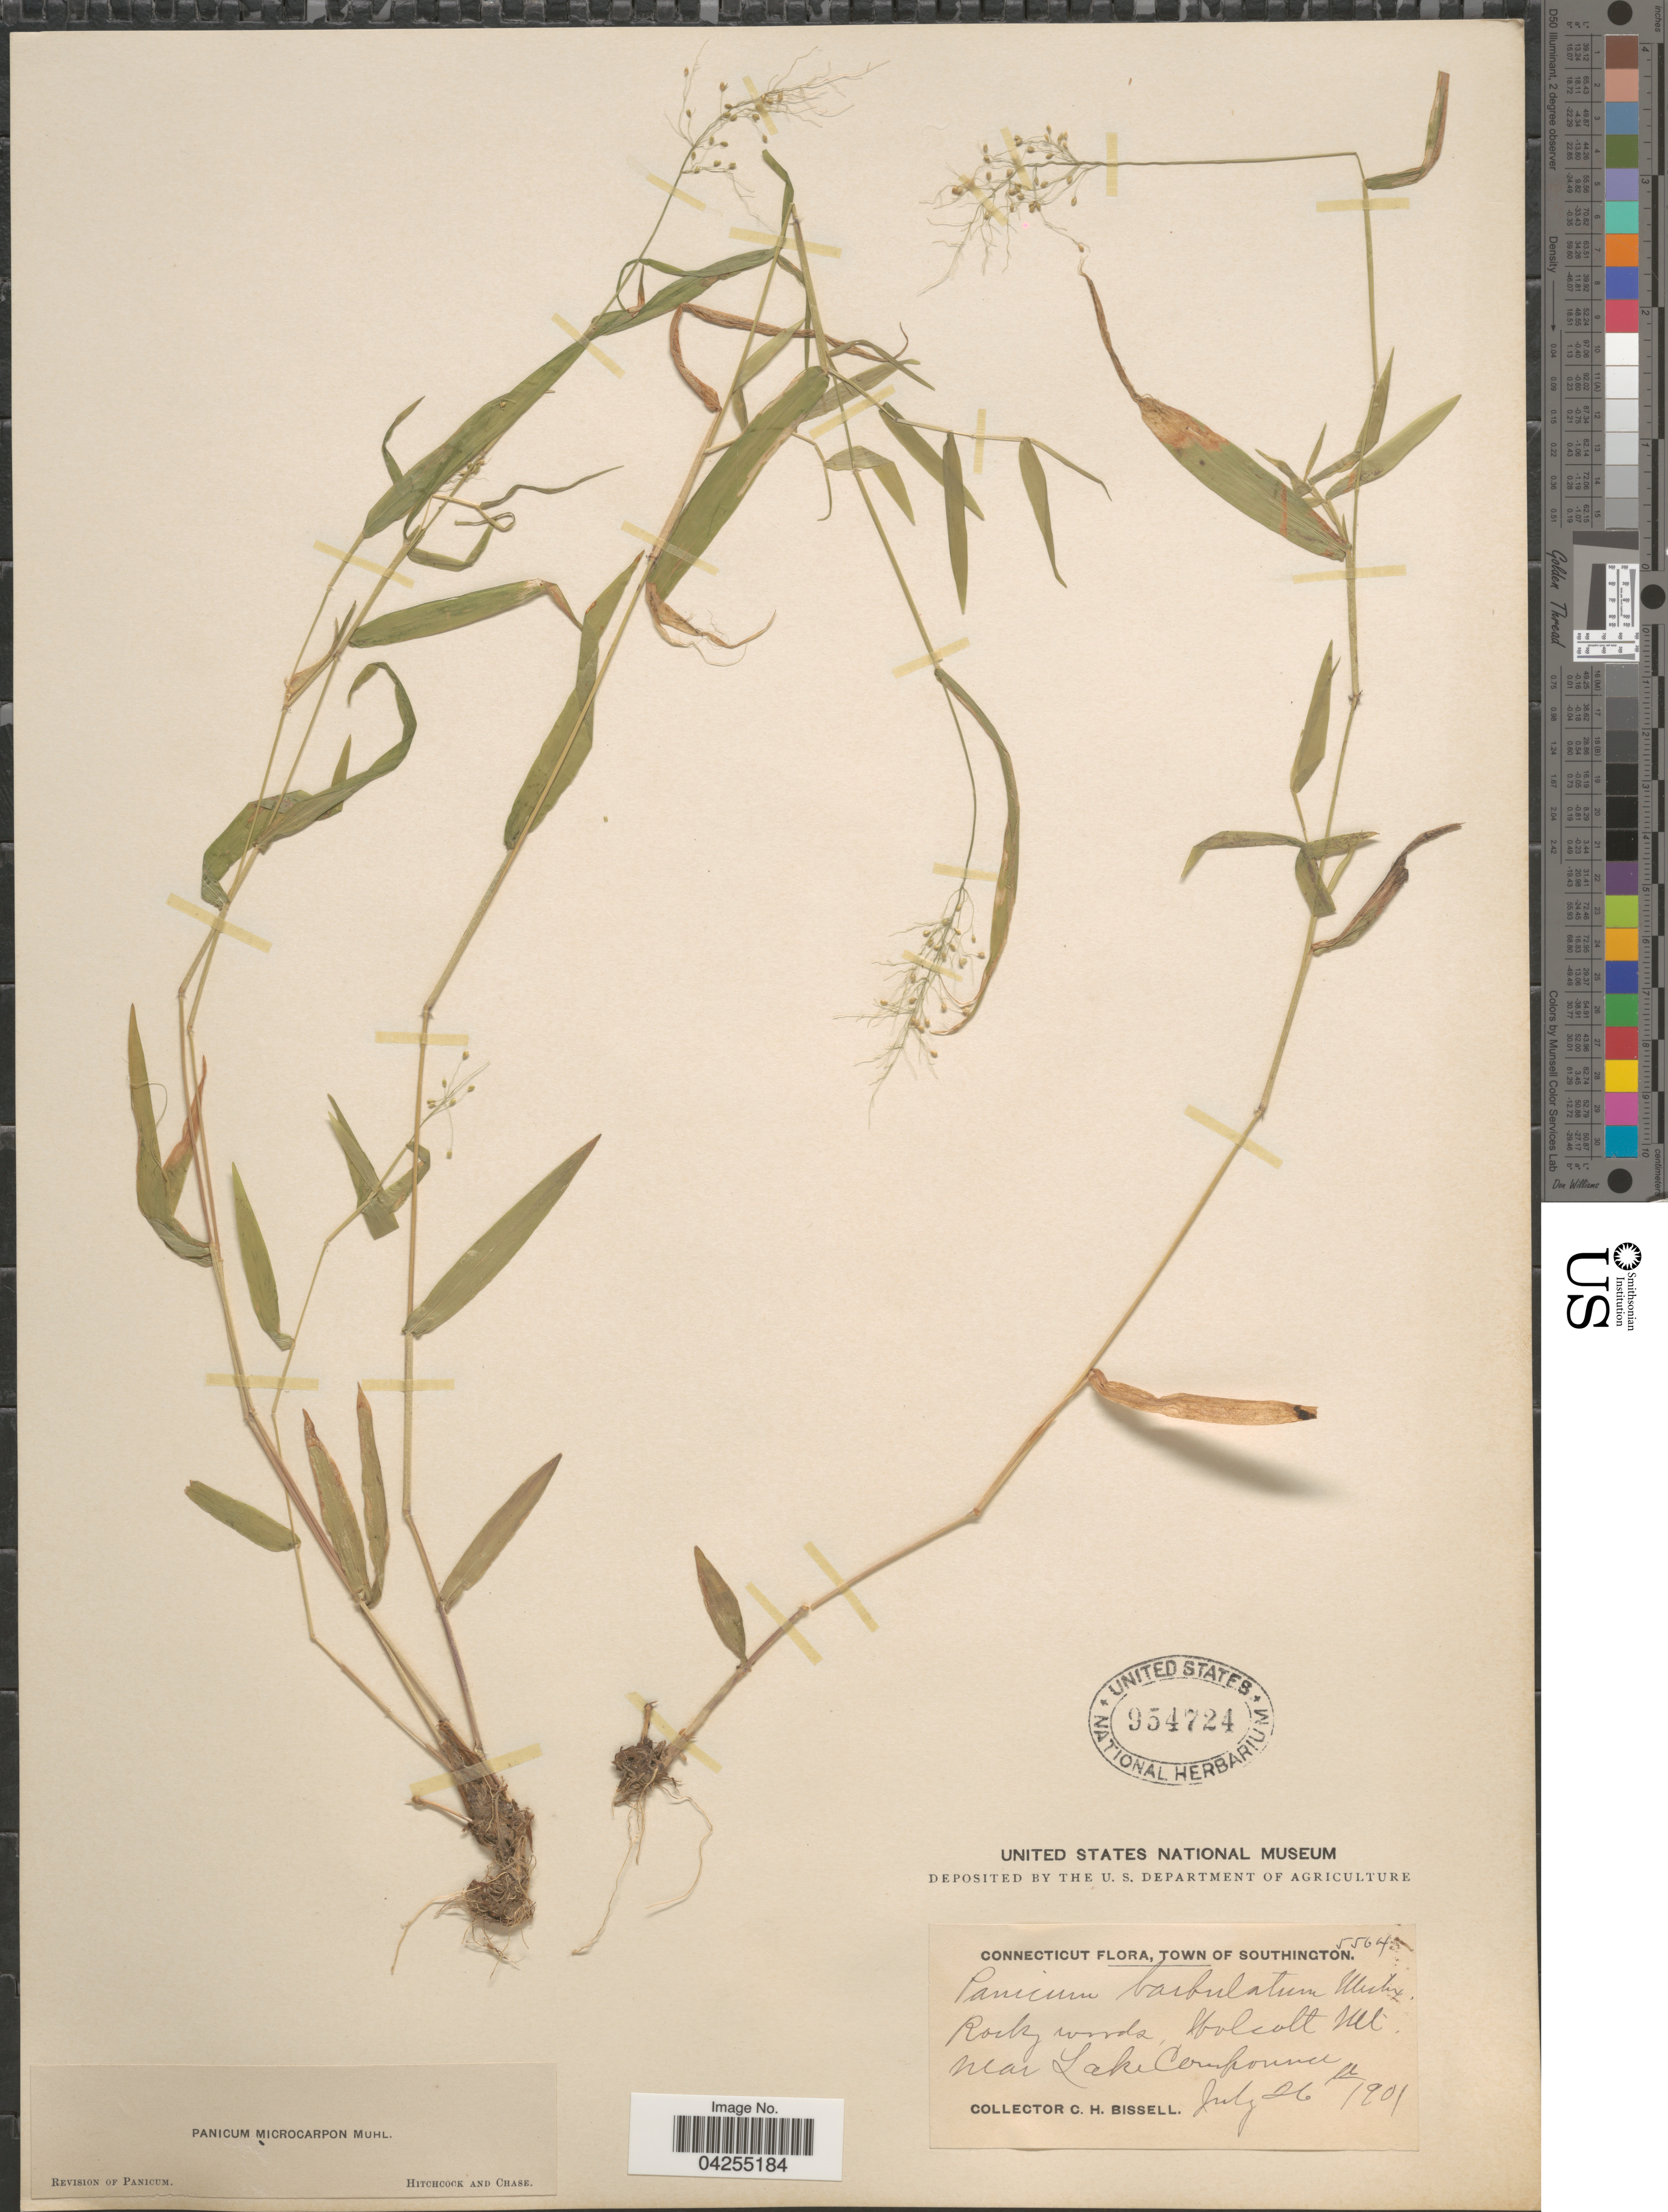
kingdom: Plantae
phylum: Tracheophyta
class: Liliopsida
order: Poales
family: Poaceae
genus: Dichanthelium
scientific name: Dichanthelium dichotomum var. dichotomum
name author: (L.) Gould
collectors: C. Bissell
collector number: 5564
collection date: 1901-07-26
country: United States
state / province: Connecticut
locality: Town of Southington. Rocky woods, Wolcott Mt. near Lake Compounce.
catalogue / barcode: US 954724